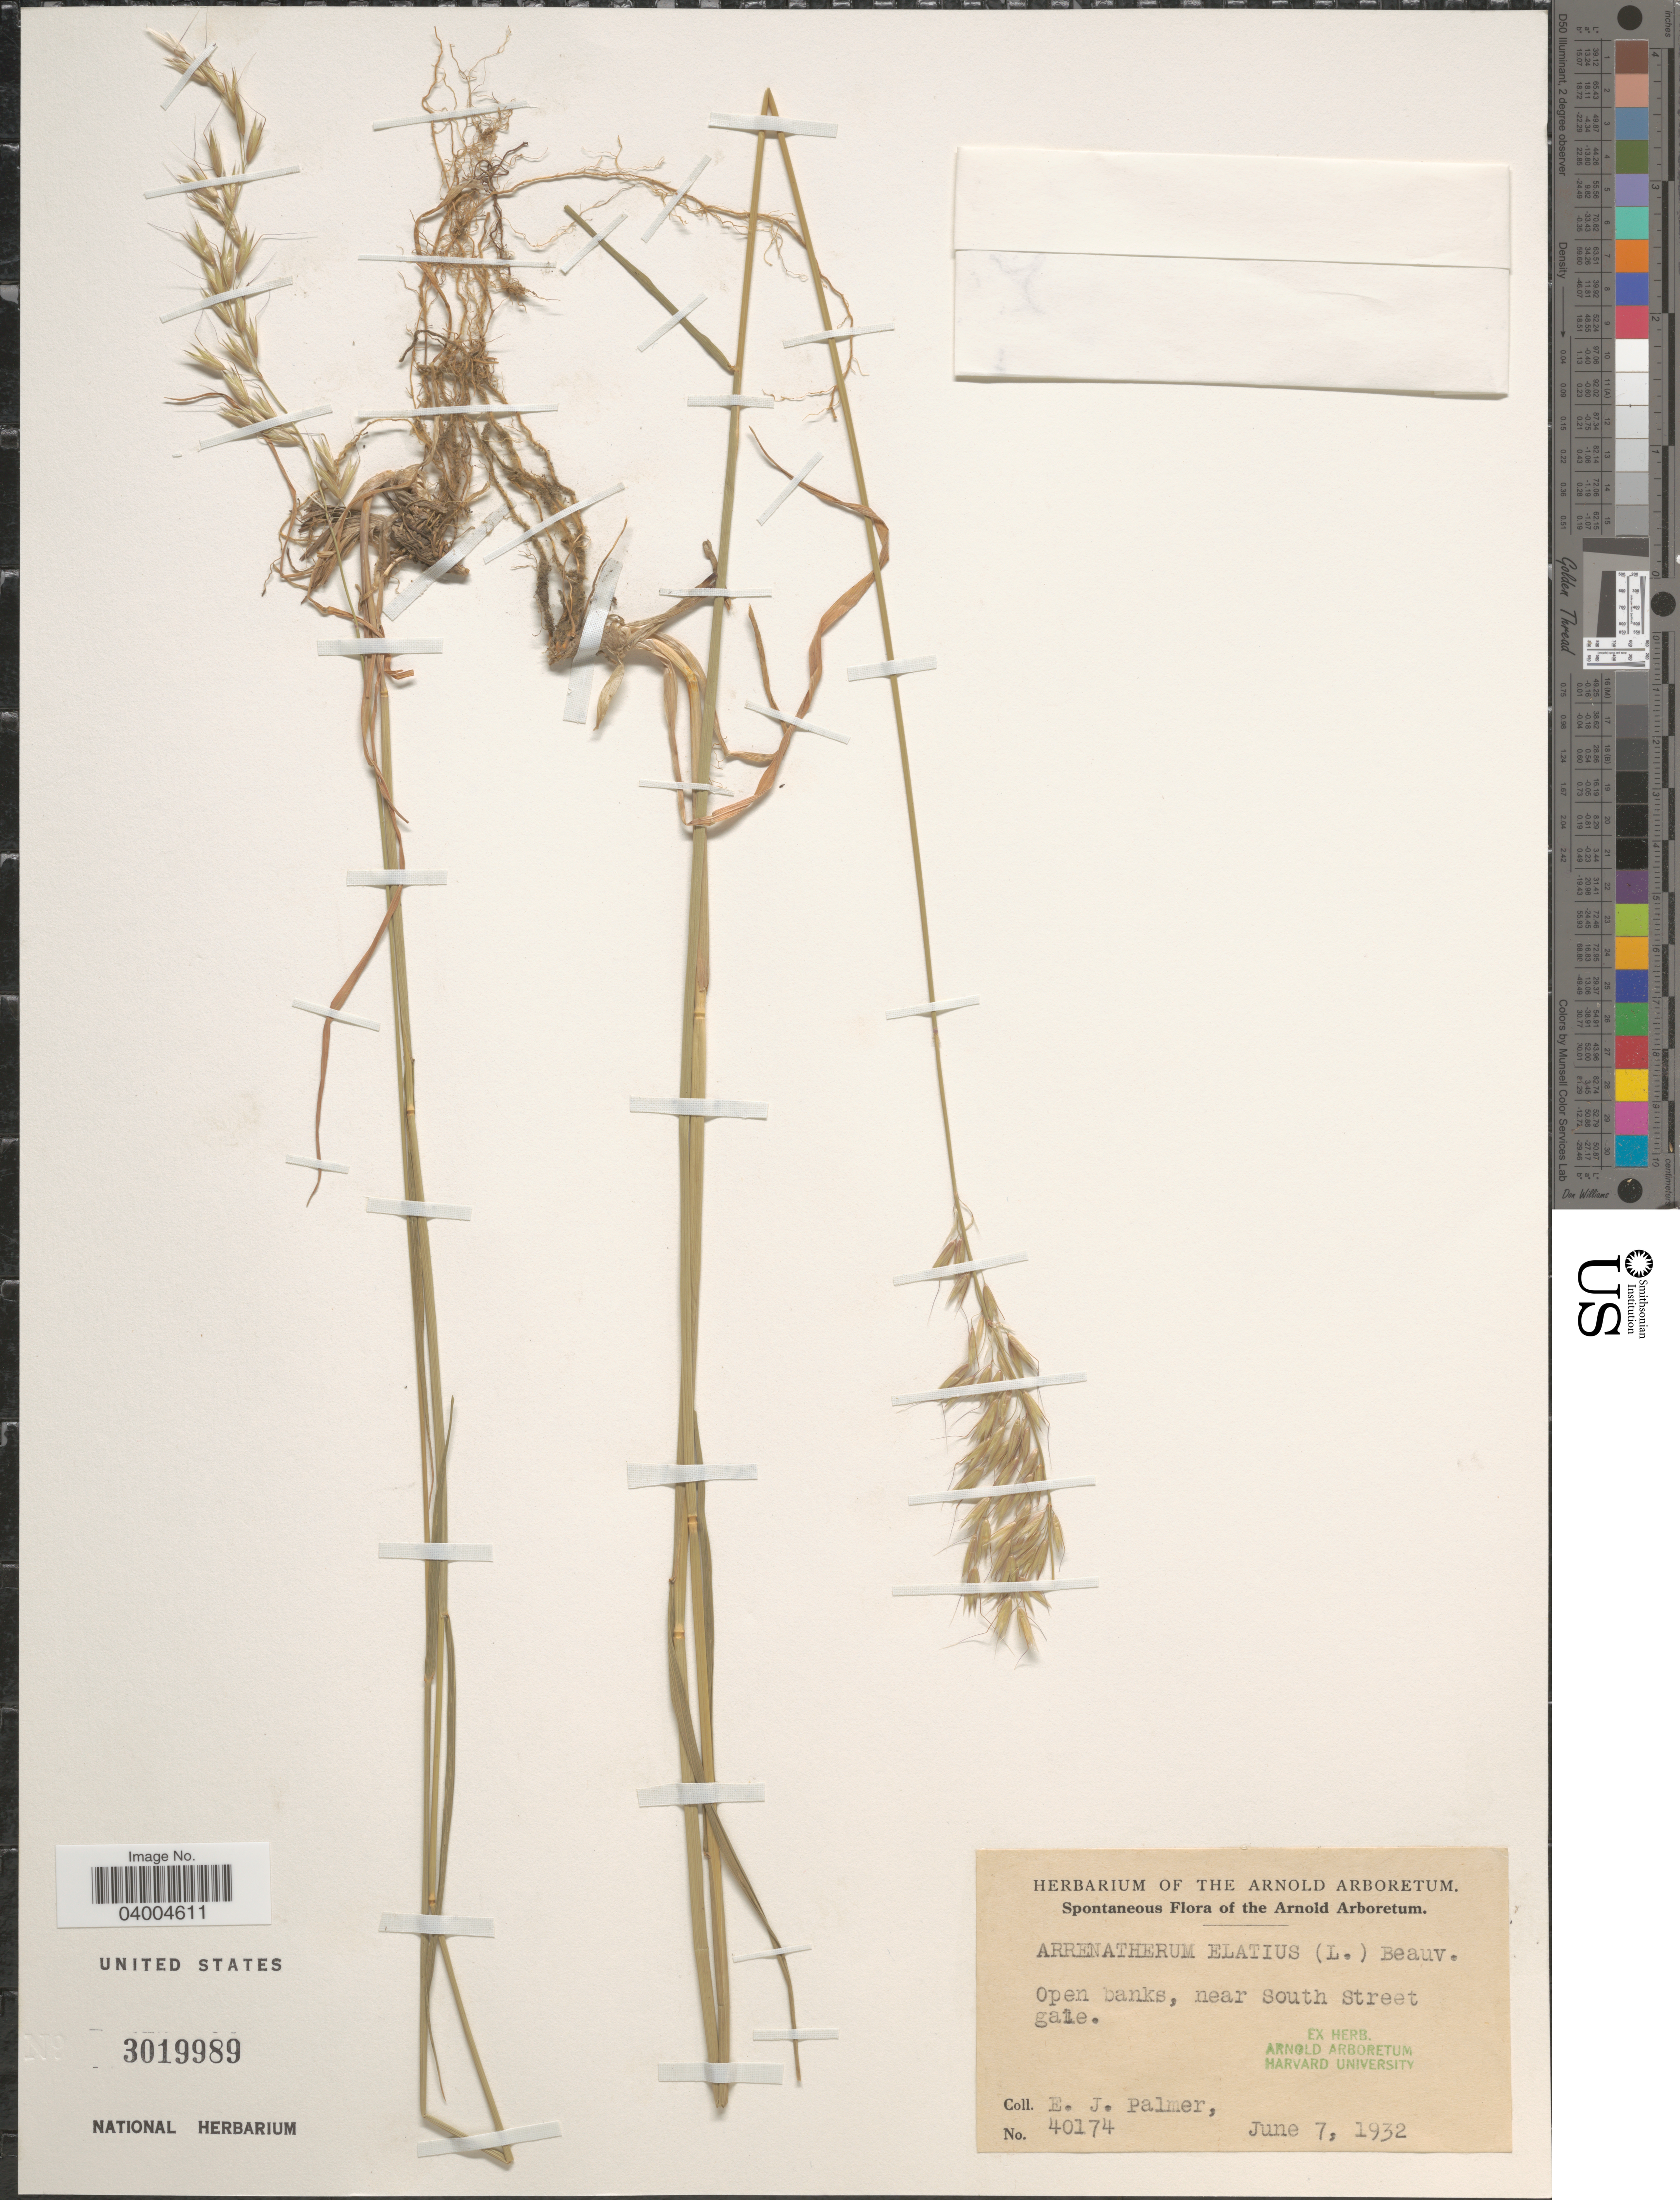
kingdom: Plantae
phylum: Tracheophyta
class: Liliopsida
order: Poales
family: Poaceae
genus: Arrhenatherum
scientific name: Arrhenatherum elatius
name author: (L.) J. Presl & C. Presl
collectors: E. J. Palmer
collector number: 40174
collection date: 1932-06-07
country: United States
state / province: Massachusetts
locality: The Arnold Arboretum. Near South Street gate.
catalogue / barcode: US 3019989